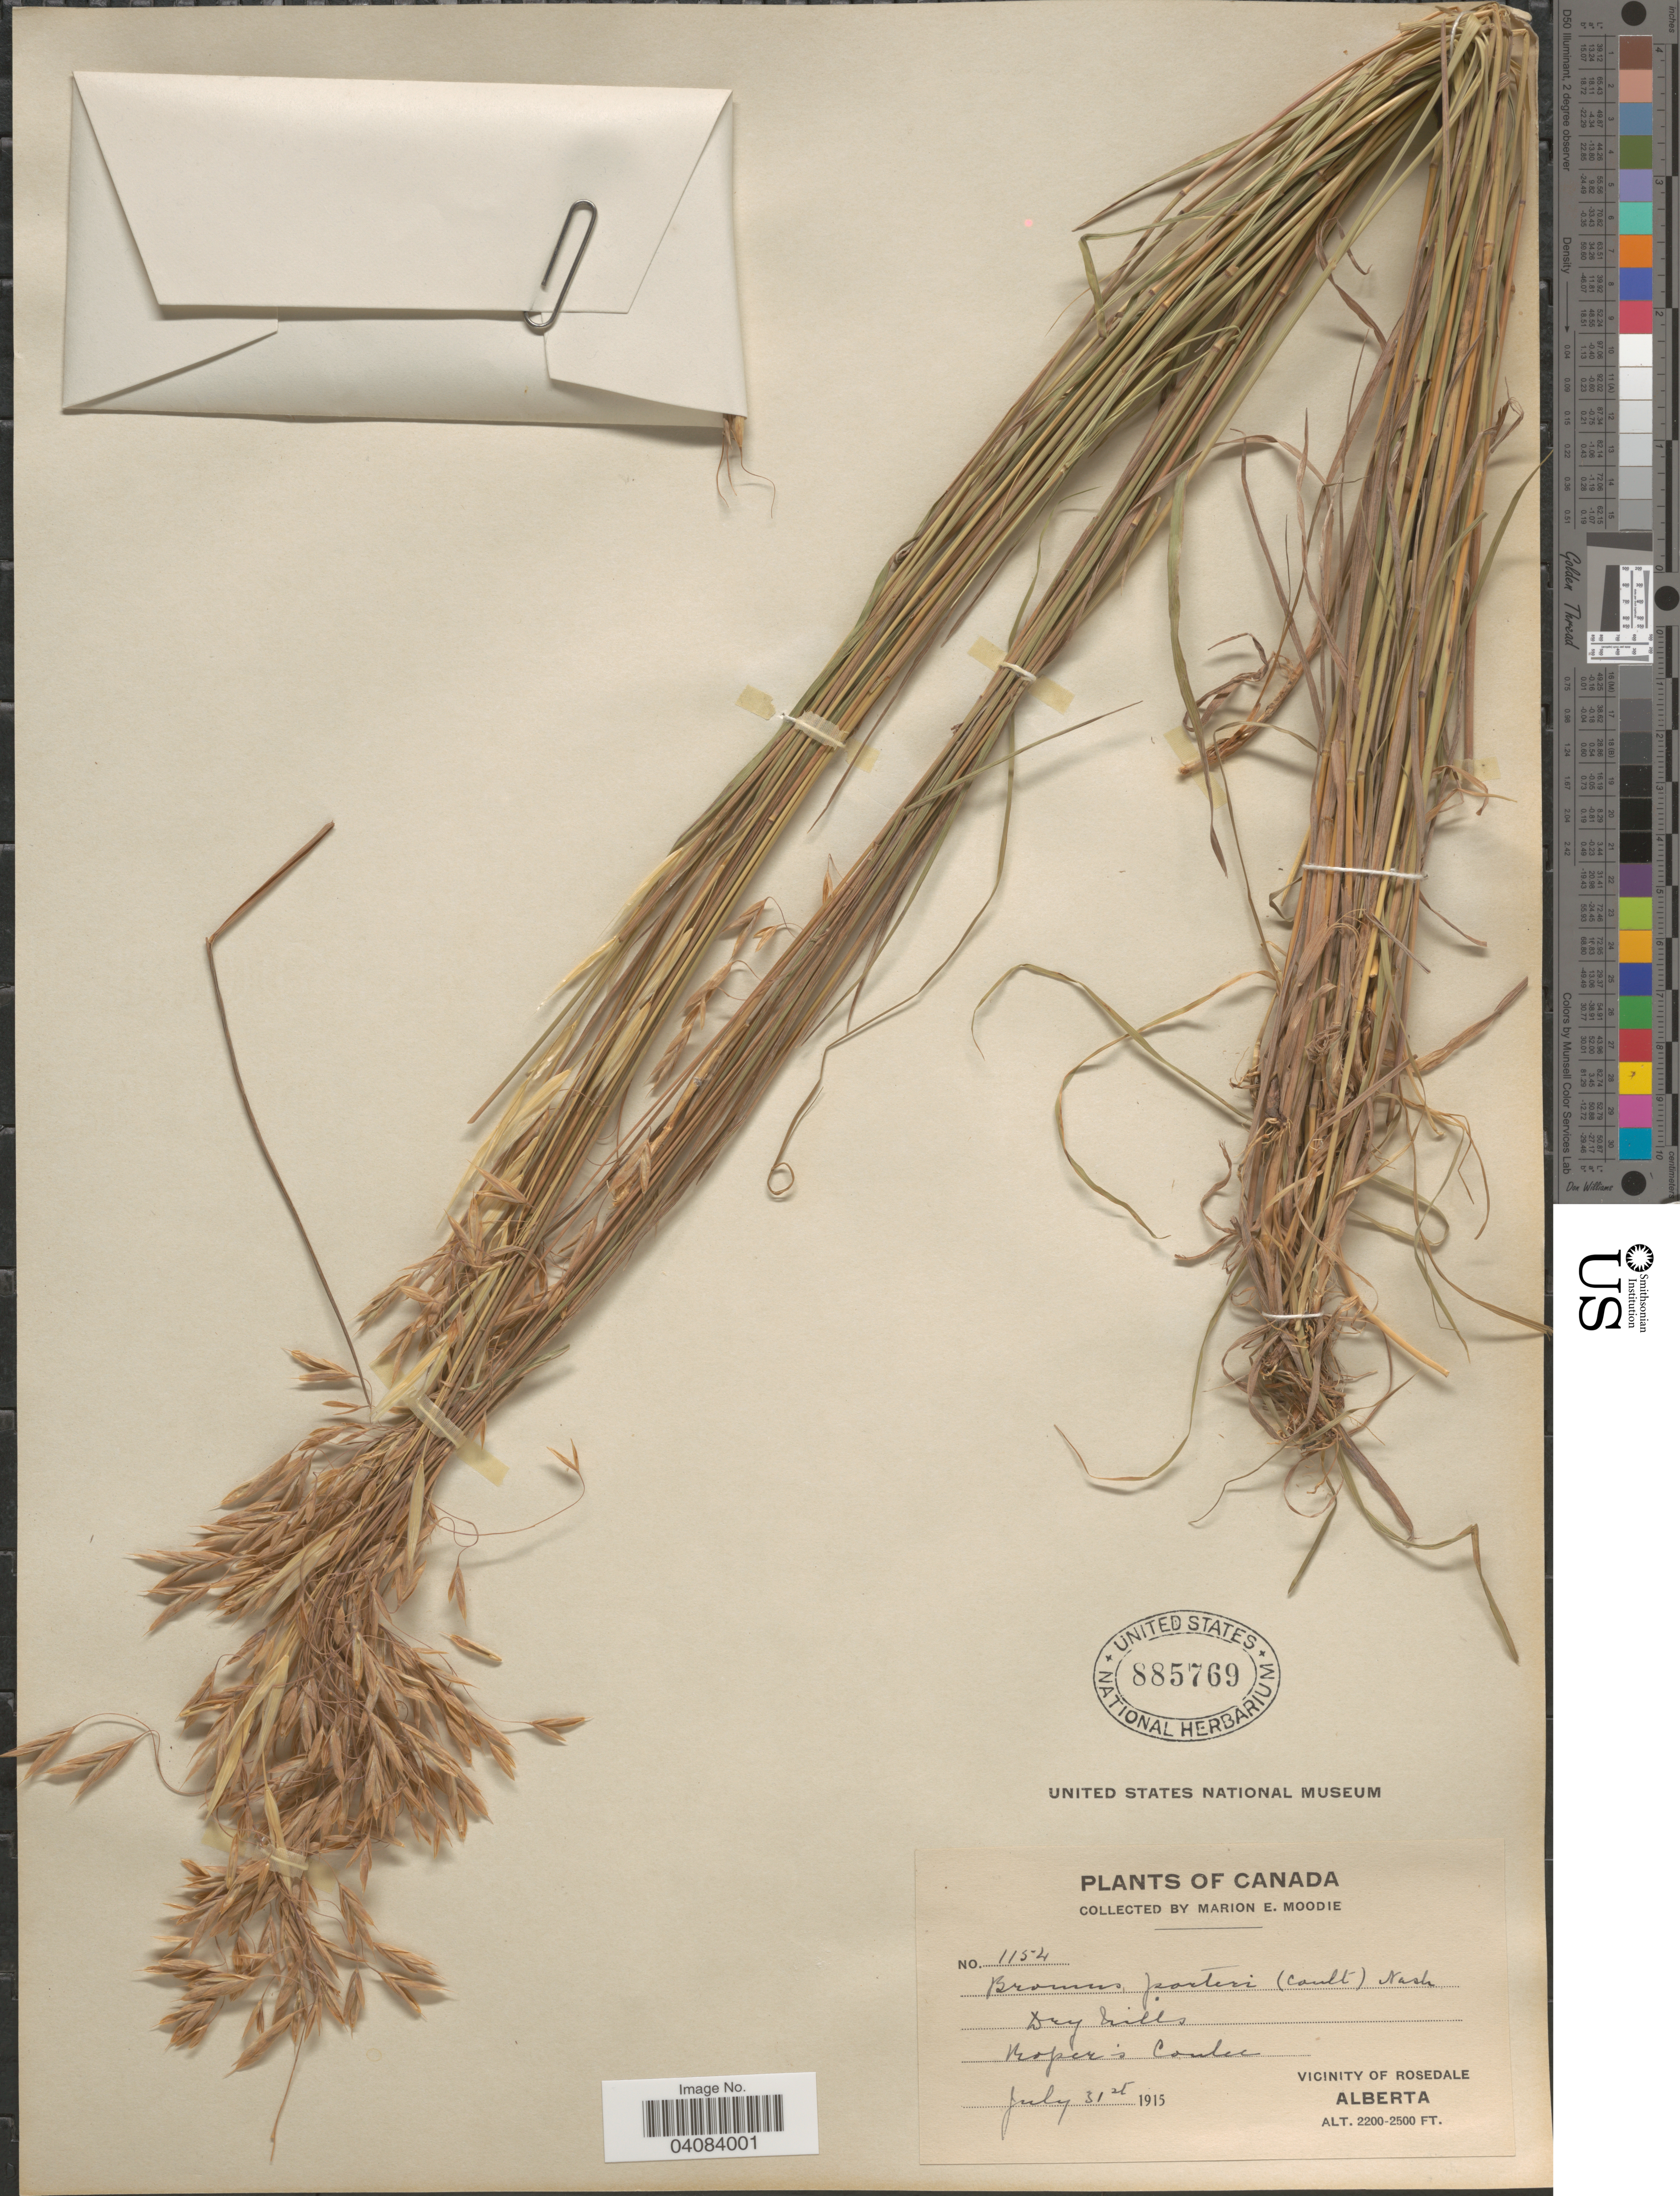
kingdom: Plantae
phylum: Tracheophyta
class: Liliopsida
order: Poales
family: Poaceae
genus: Bromus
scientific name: Bromus porteri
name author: (J.M. Coult.) Nash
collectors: M. E. Moodie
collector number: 1154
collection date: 1915-07-31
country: Canada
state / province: Alberta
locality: Dry hills. Roper's Coulee. Vicinity of Rosedale.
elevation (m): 671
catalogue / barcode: US 885769